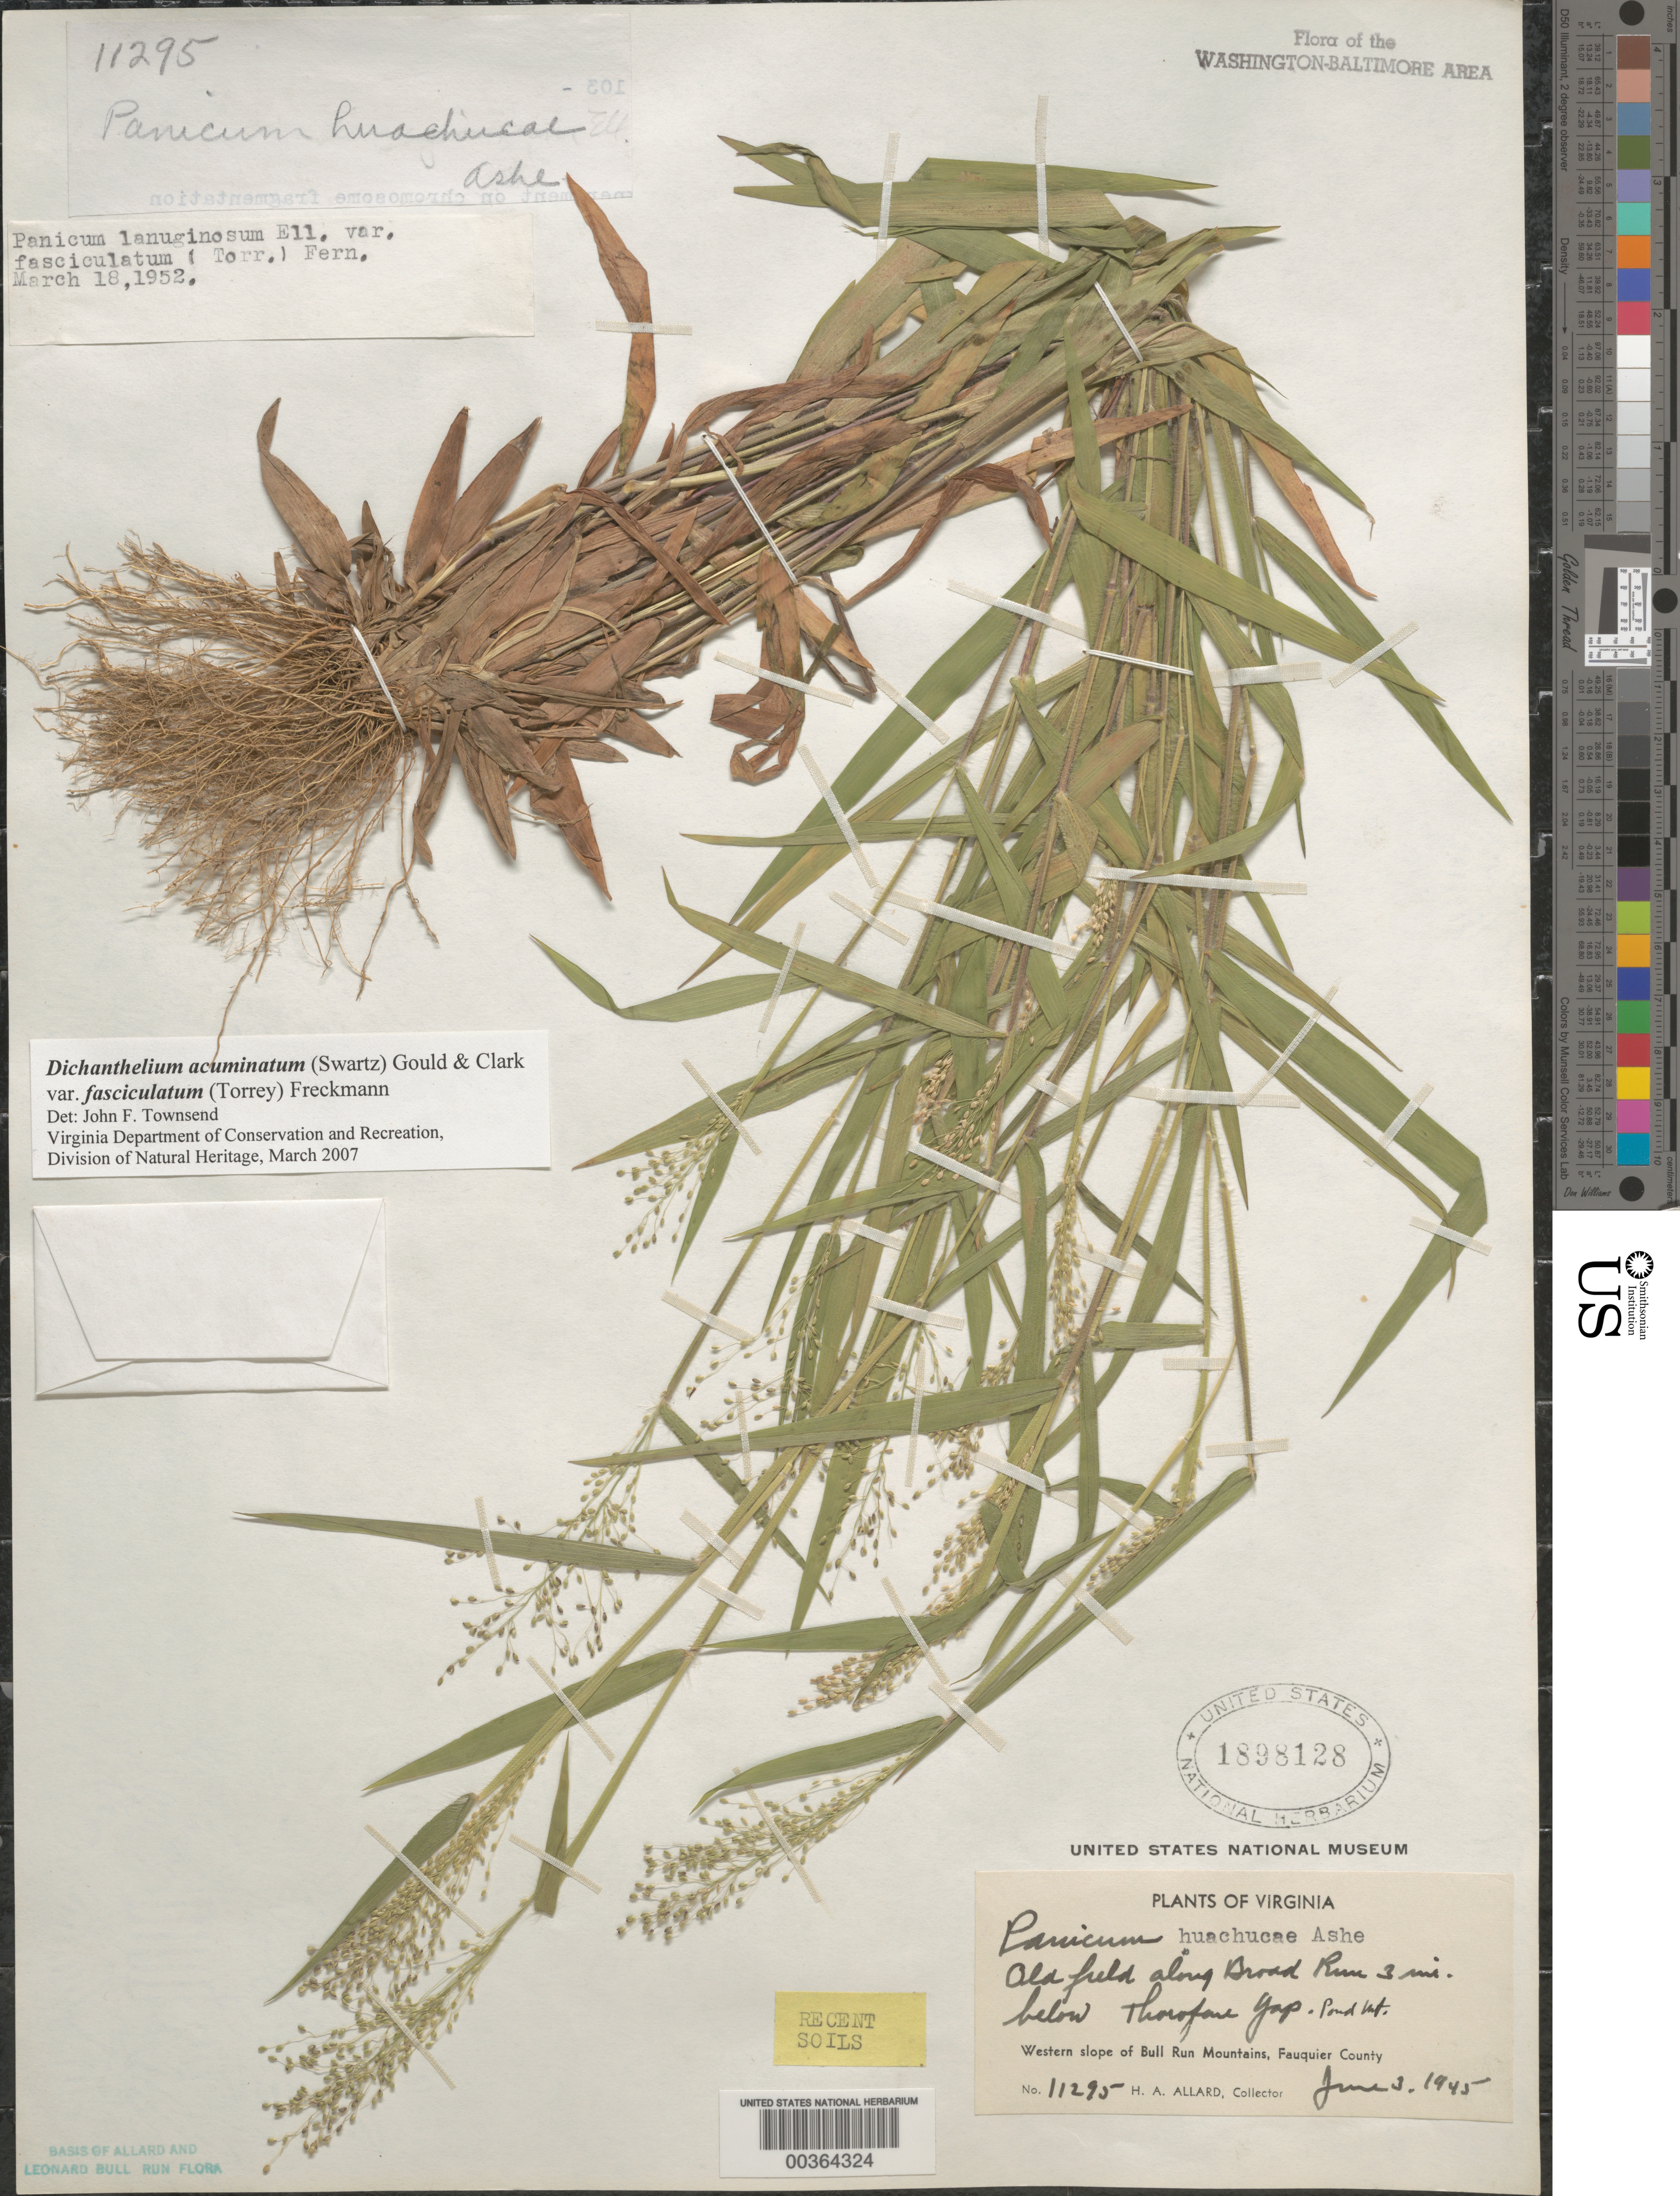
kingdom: Plantae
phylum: Tracheophyta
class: Liliopsida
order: Poales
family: Poaceae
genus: Dichanthelium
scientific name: Dichanthelium acuminatum var. fasciculatum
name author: (Torr.) Freckmann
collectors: H. A. Allard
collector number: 11295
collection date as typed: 03 Jun 1945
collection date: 1945-06-03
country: United States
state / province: Virginia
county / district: Fauquier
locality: Broad Run below Thorofare Gap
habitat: Old field along run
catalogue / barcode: US 1898128